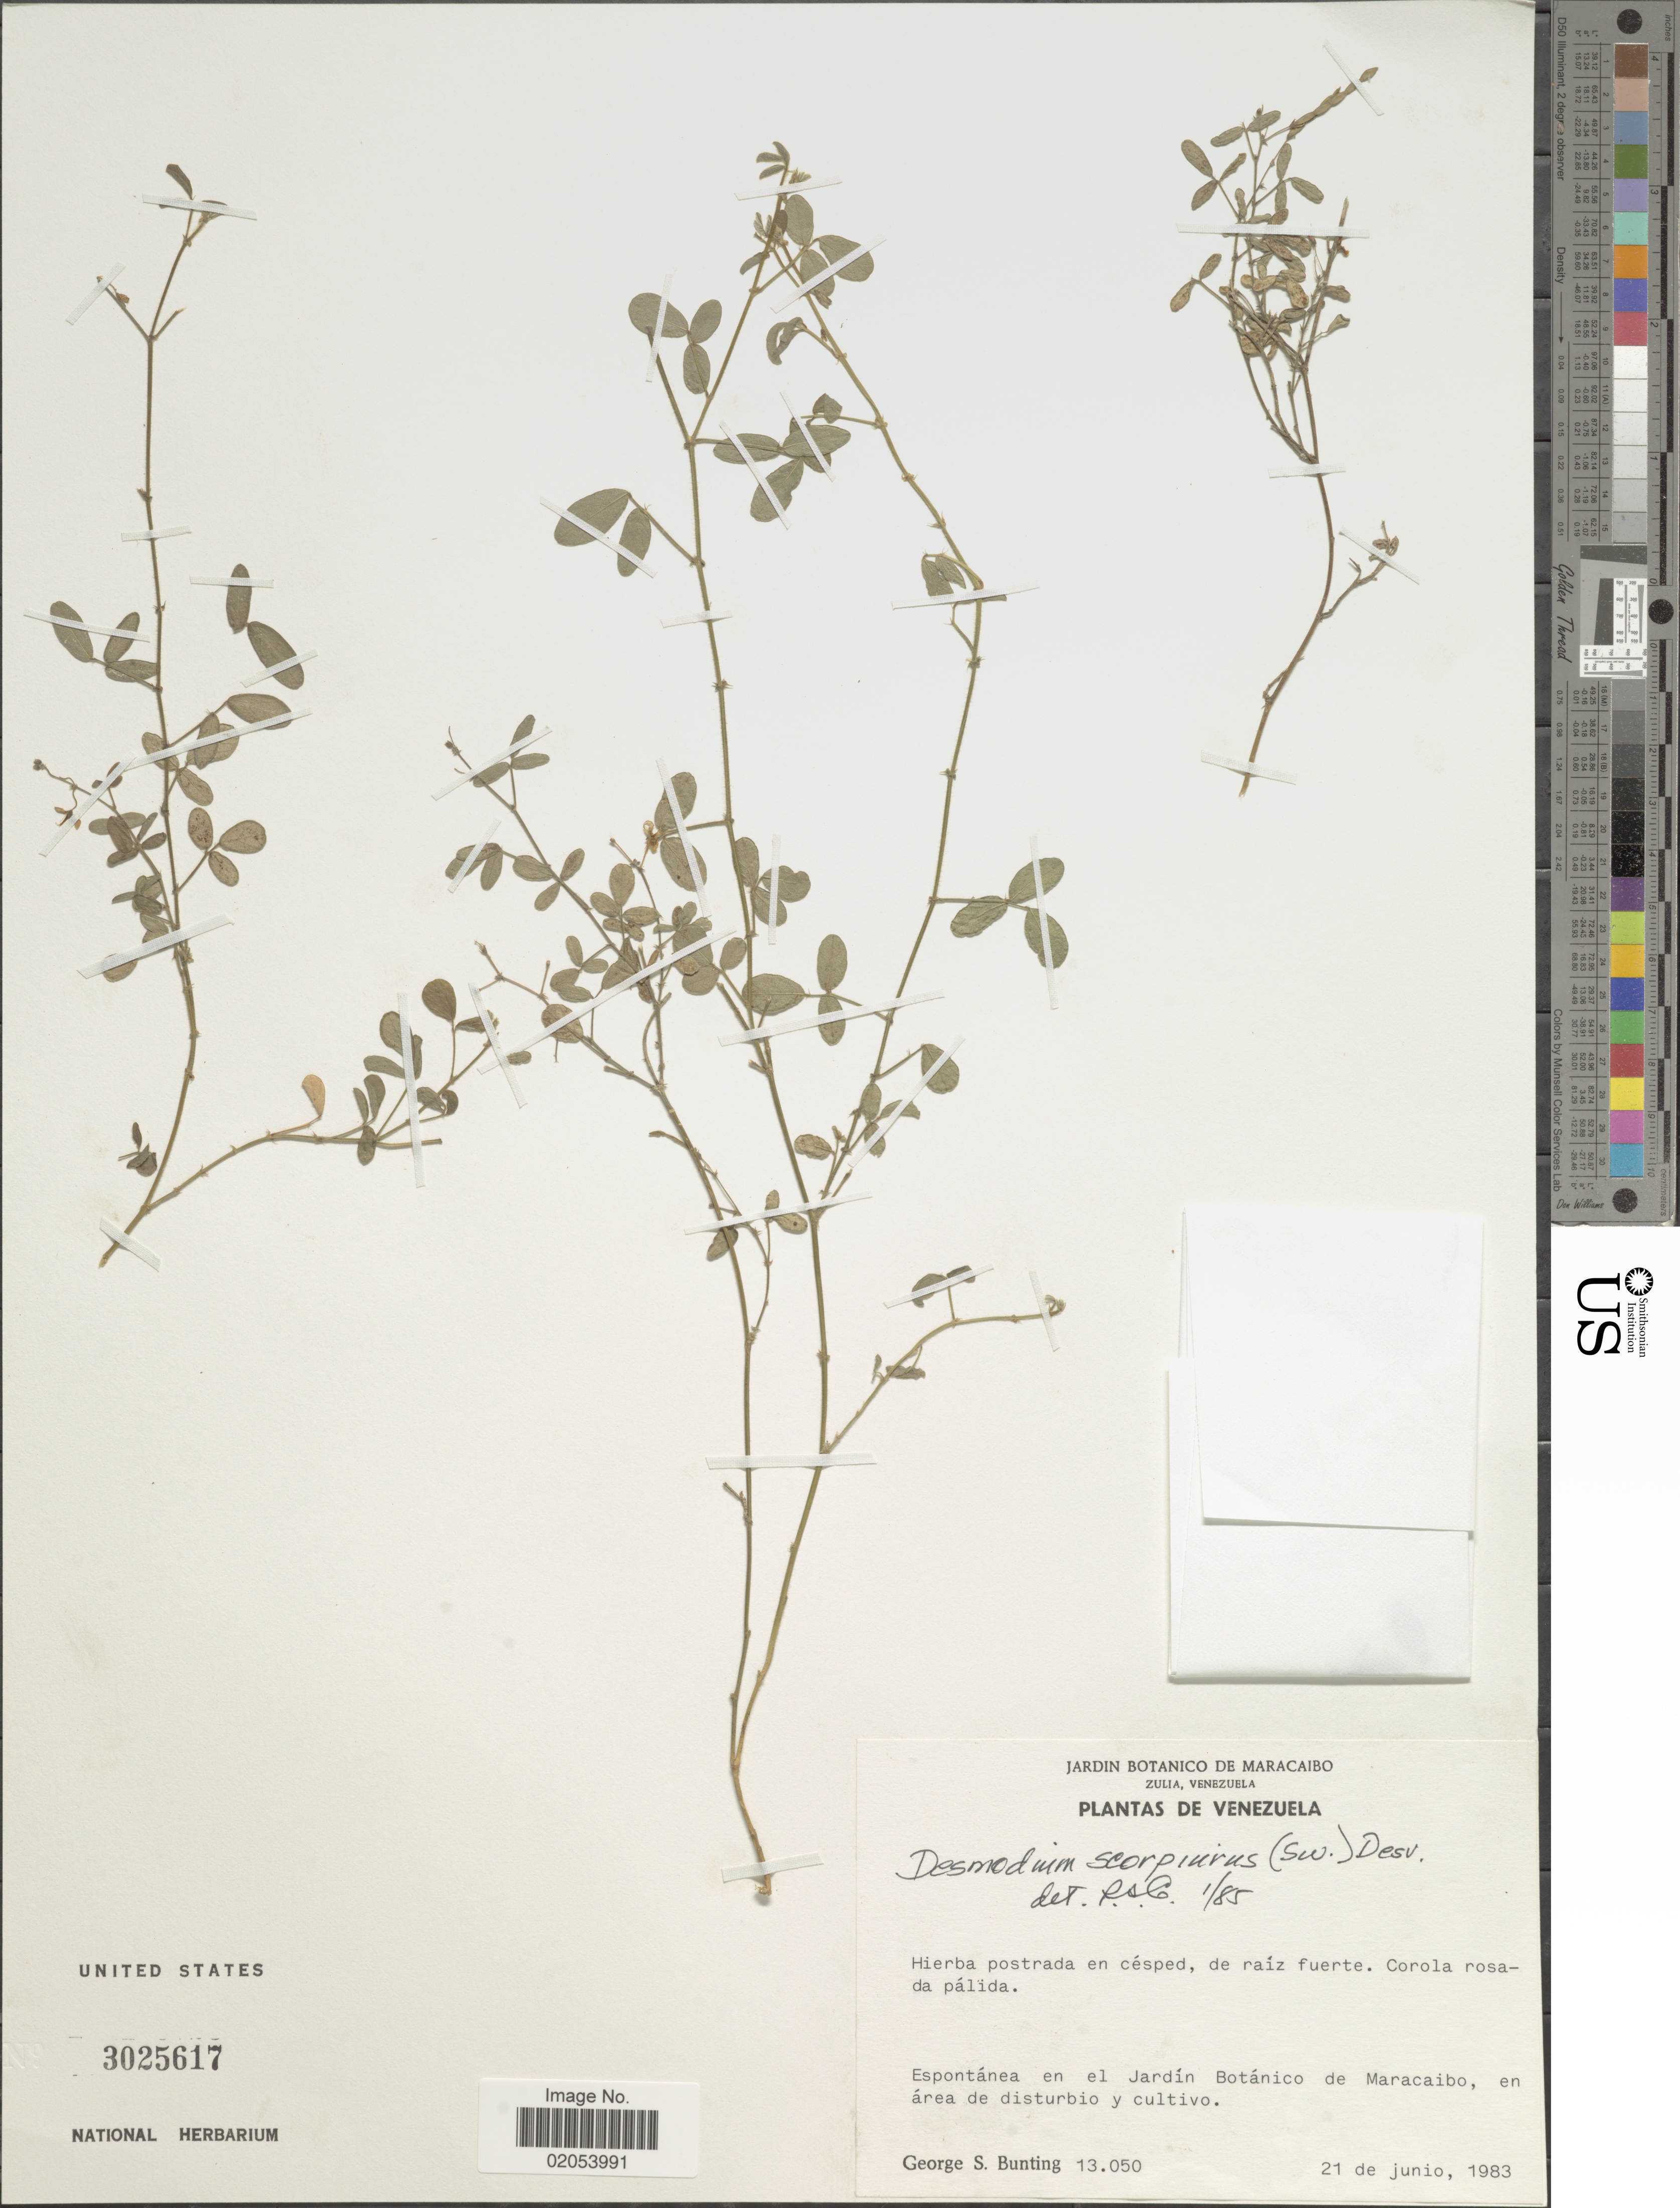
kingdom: Plantae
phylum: Tracheophyta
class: Magnoliopsida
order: Fabales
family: Fabaceae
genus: Desmodium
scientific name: Desmodium scorpiurus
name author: (Sw.) Desv. ex DC.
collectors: G. S. Bunting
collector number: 13050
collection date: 1983-06-21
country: Venezuela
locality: Espontanea en el Jardin Botanico de Maracaibo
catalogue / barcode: US 3025617